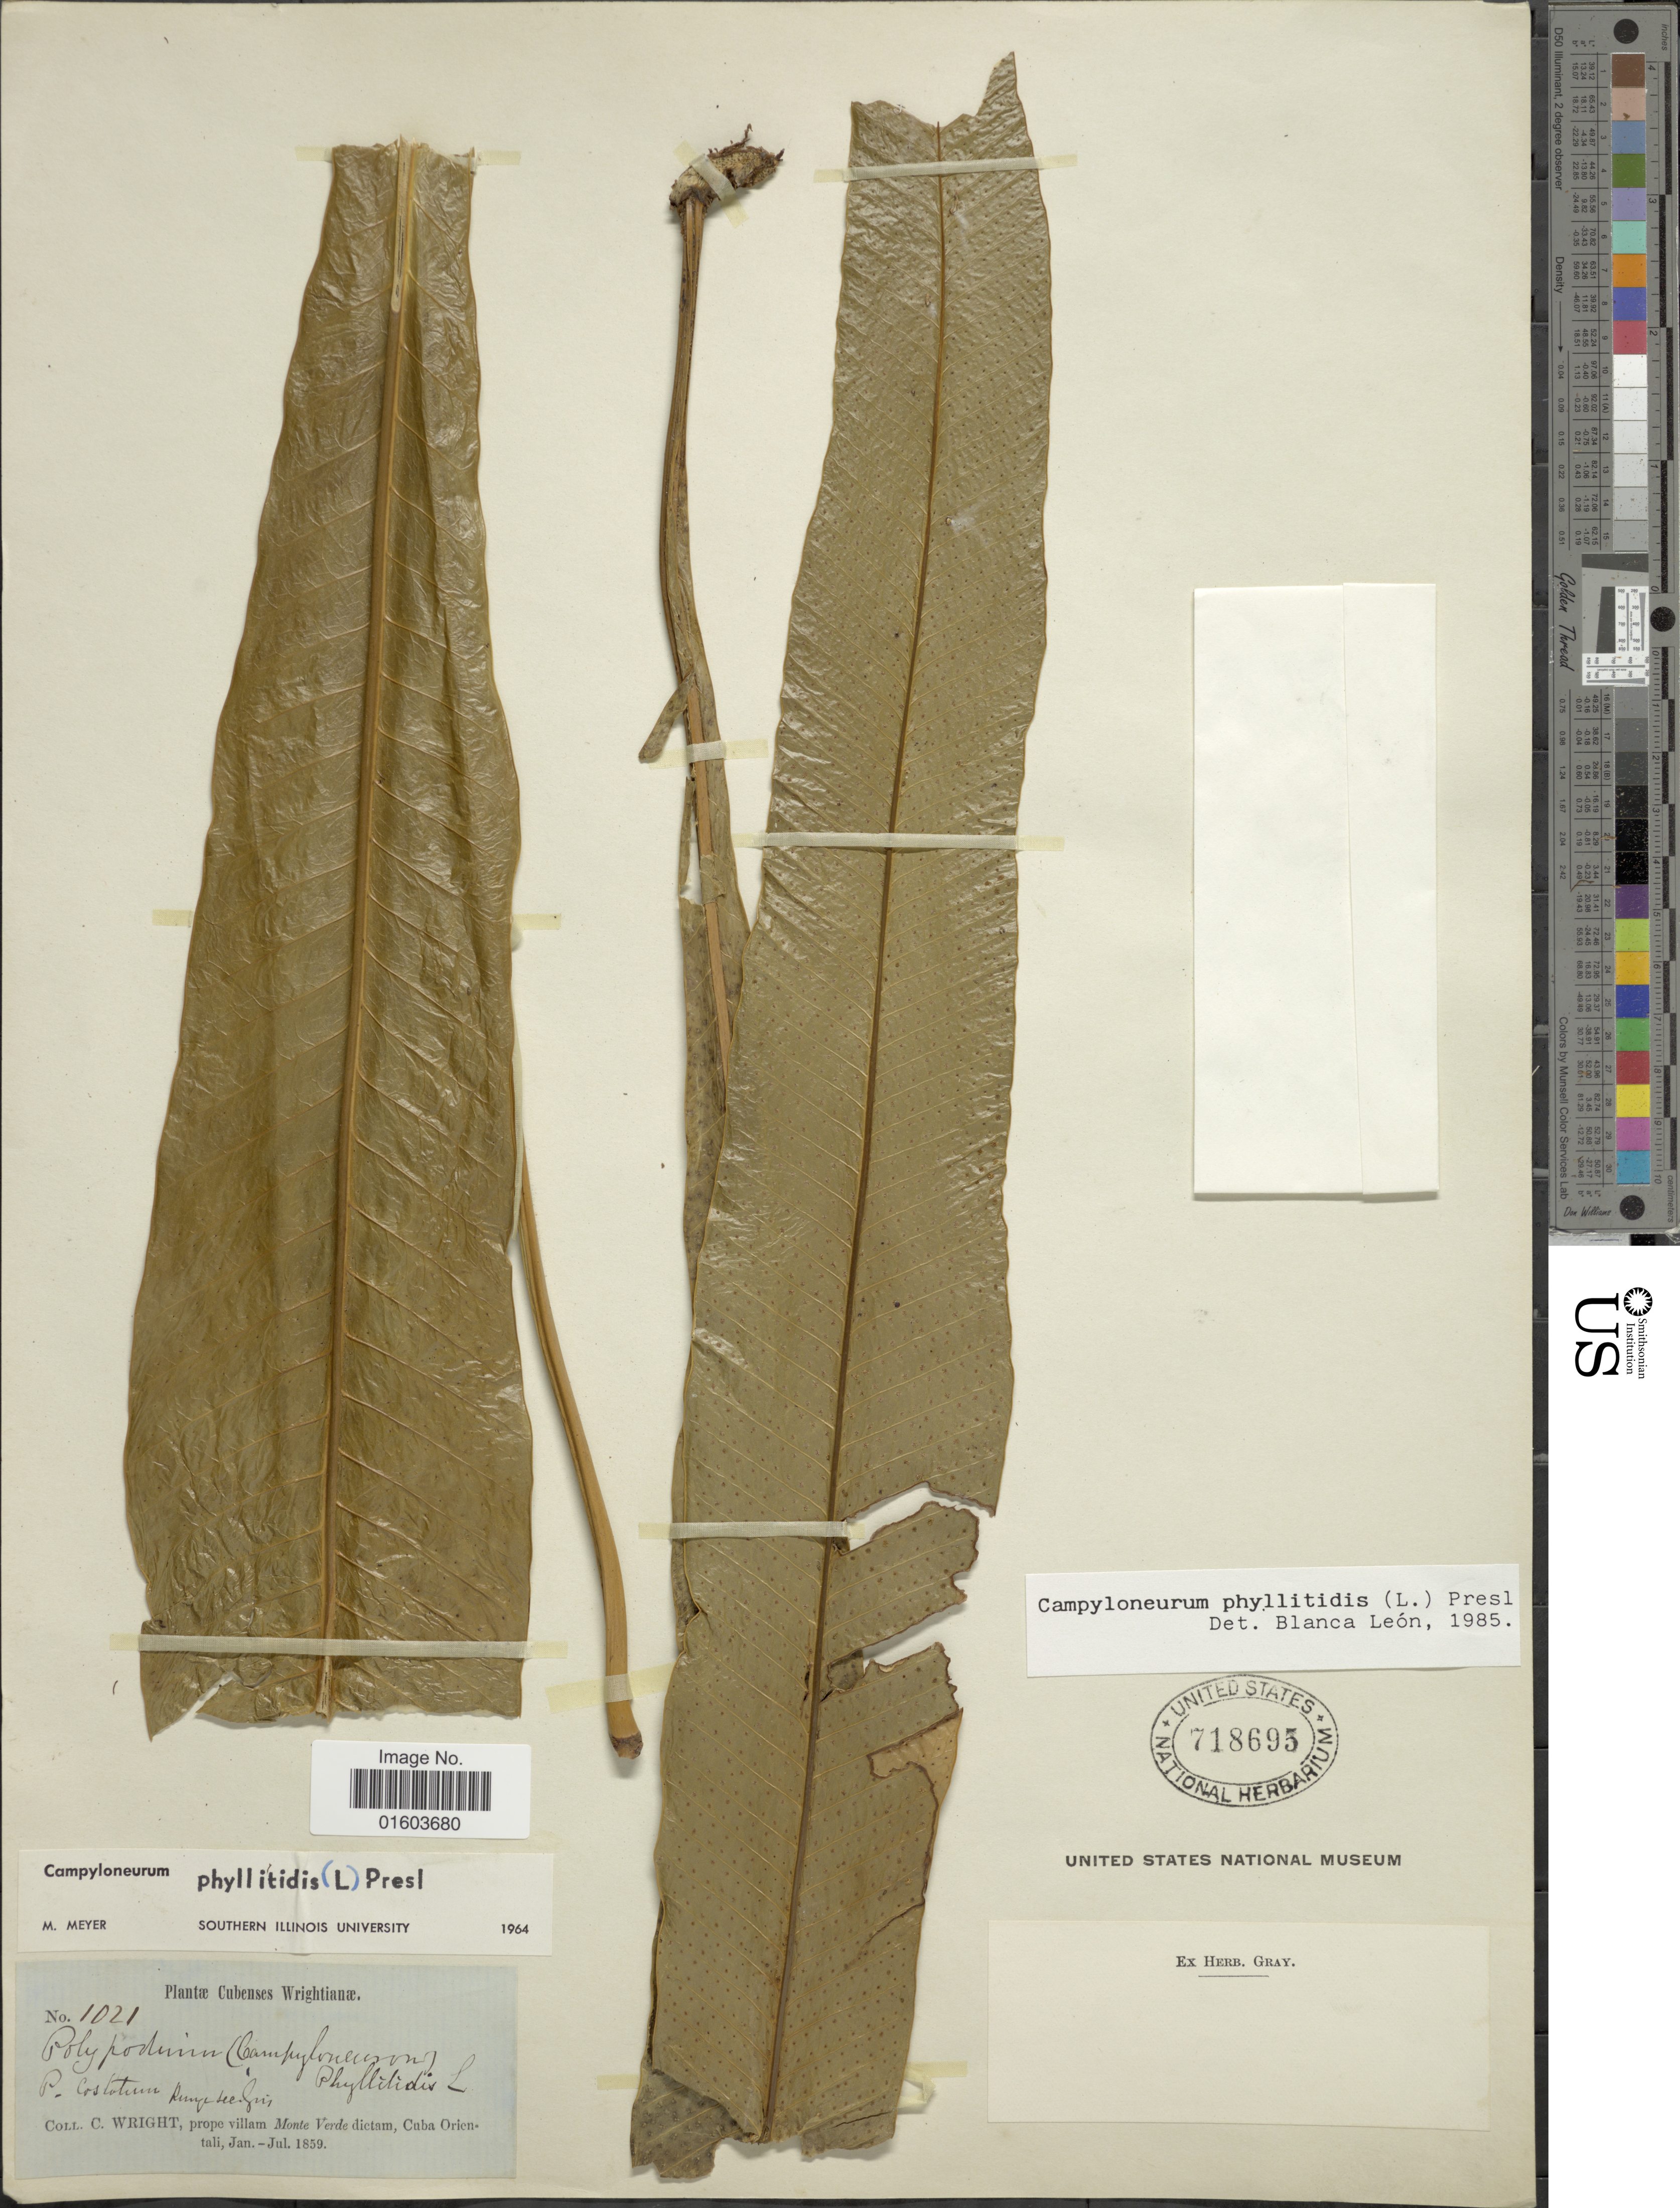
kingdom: Plantae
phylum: Tracheophyta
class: Polypodiopsida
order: Polypodiales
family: Polypodiaceae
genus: Campyloneurum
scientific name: Campyloneurum phyllitidis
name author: (L.) C. Presl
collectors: C. Wright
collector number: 1021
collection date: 1859-01/1859-07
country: Cuba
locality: Prope villam Monte Verde dictam, Cuba Orientali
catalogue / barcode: US 718695